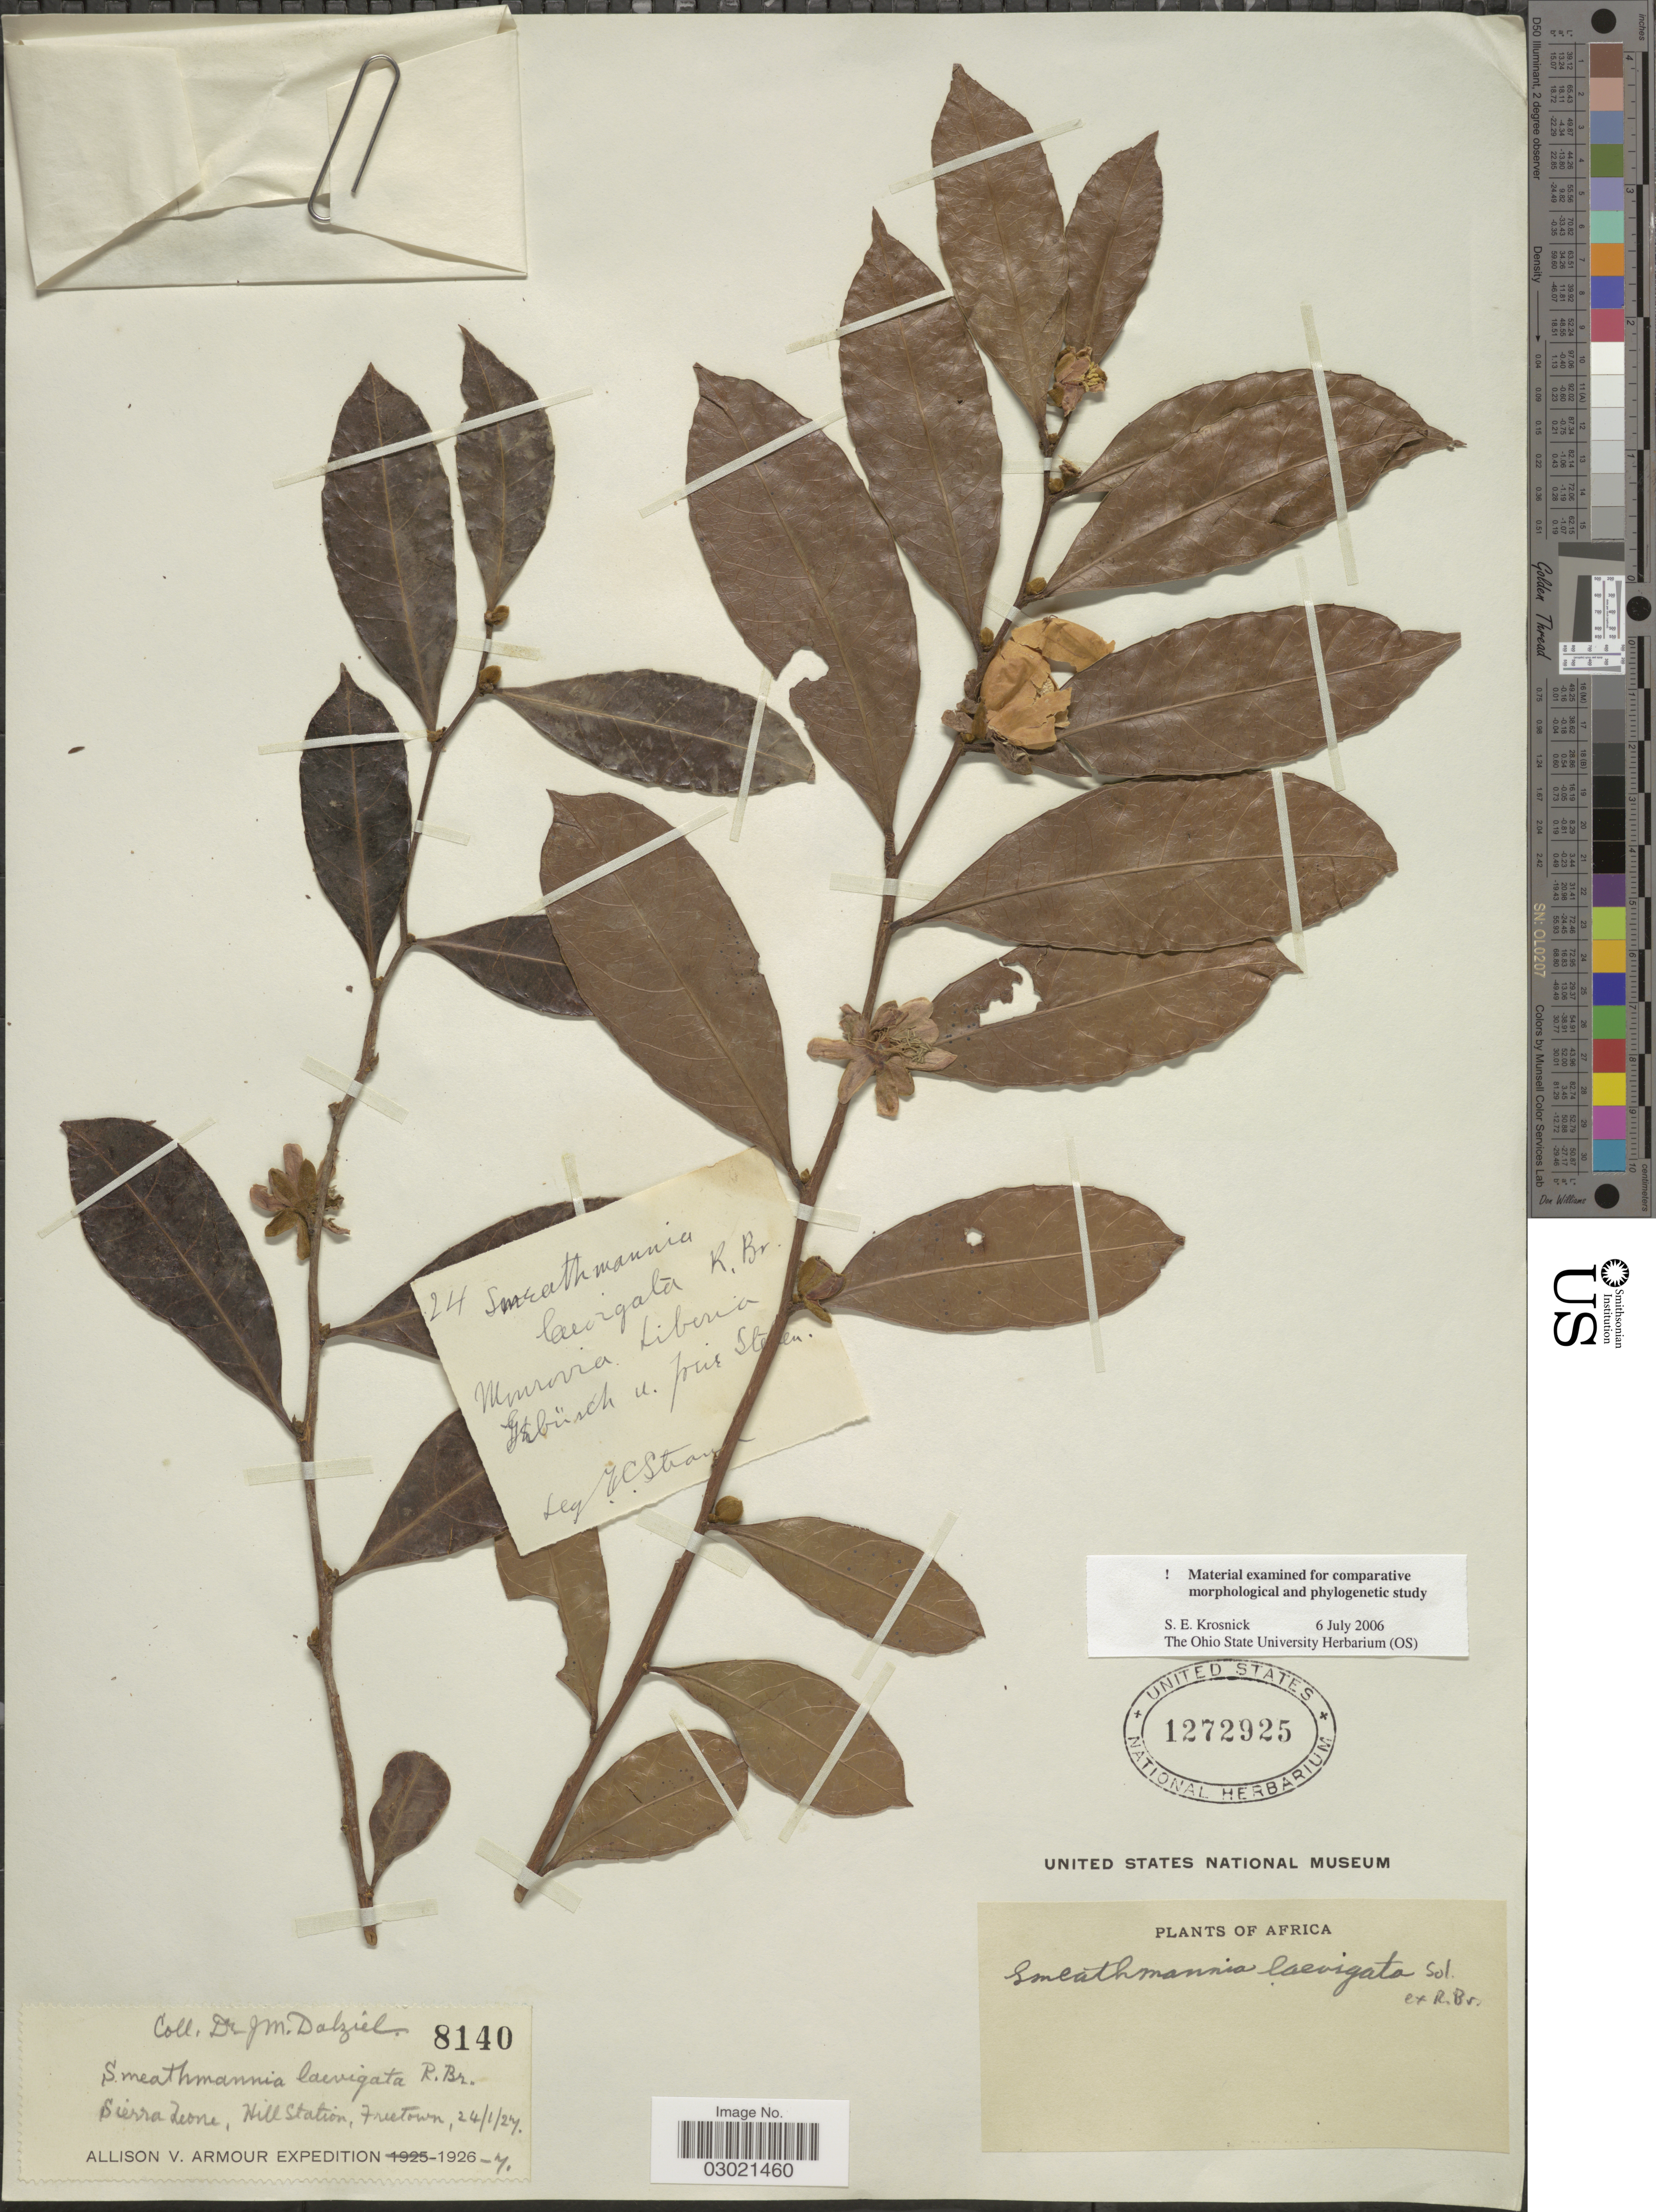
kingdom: Plantae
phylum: Tracheophyta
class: Magnoliopsida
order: Malpighiales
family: Passifloraceae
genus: Smeathmannia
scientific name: Smeathmannia laevigata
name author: Sol. ex R. Br.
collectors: F. Straub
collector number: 24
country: Liberia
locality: Monrovia.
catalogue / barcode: US 1272925